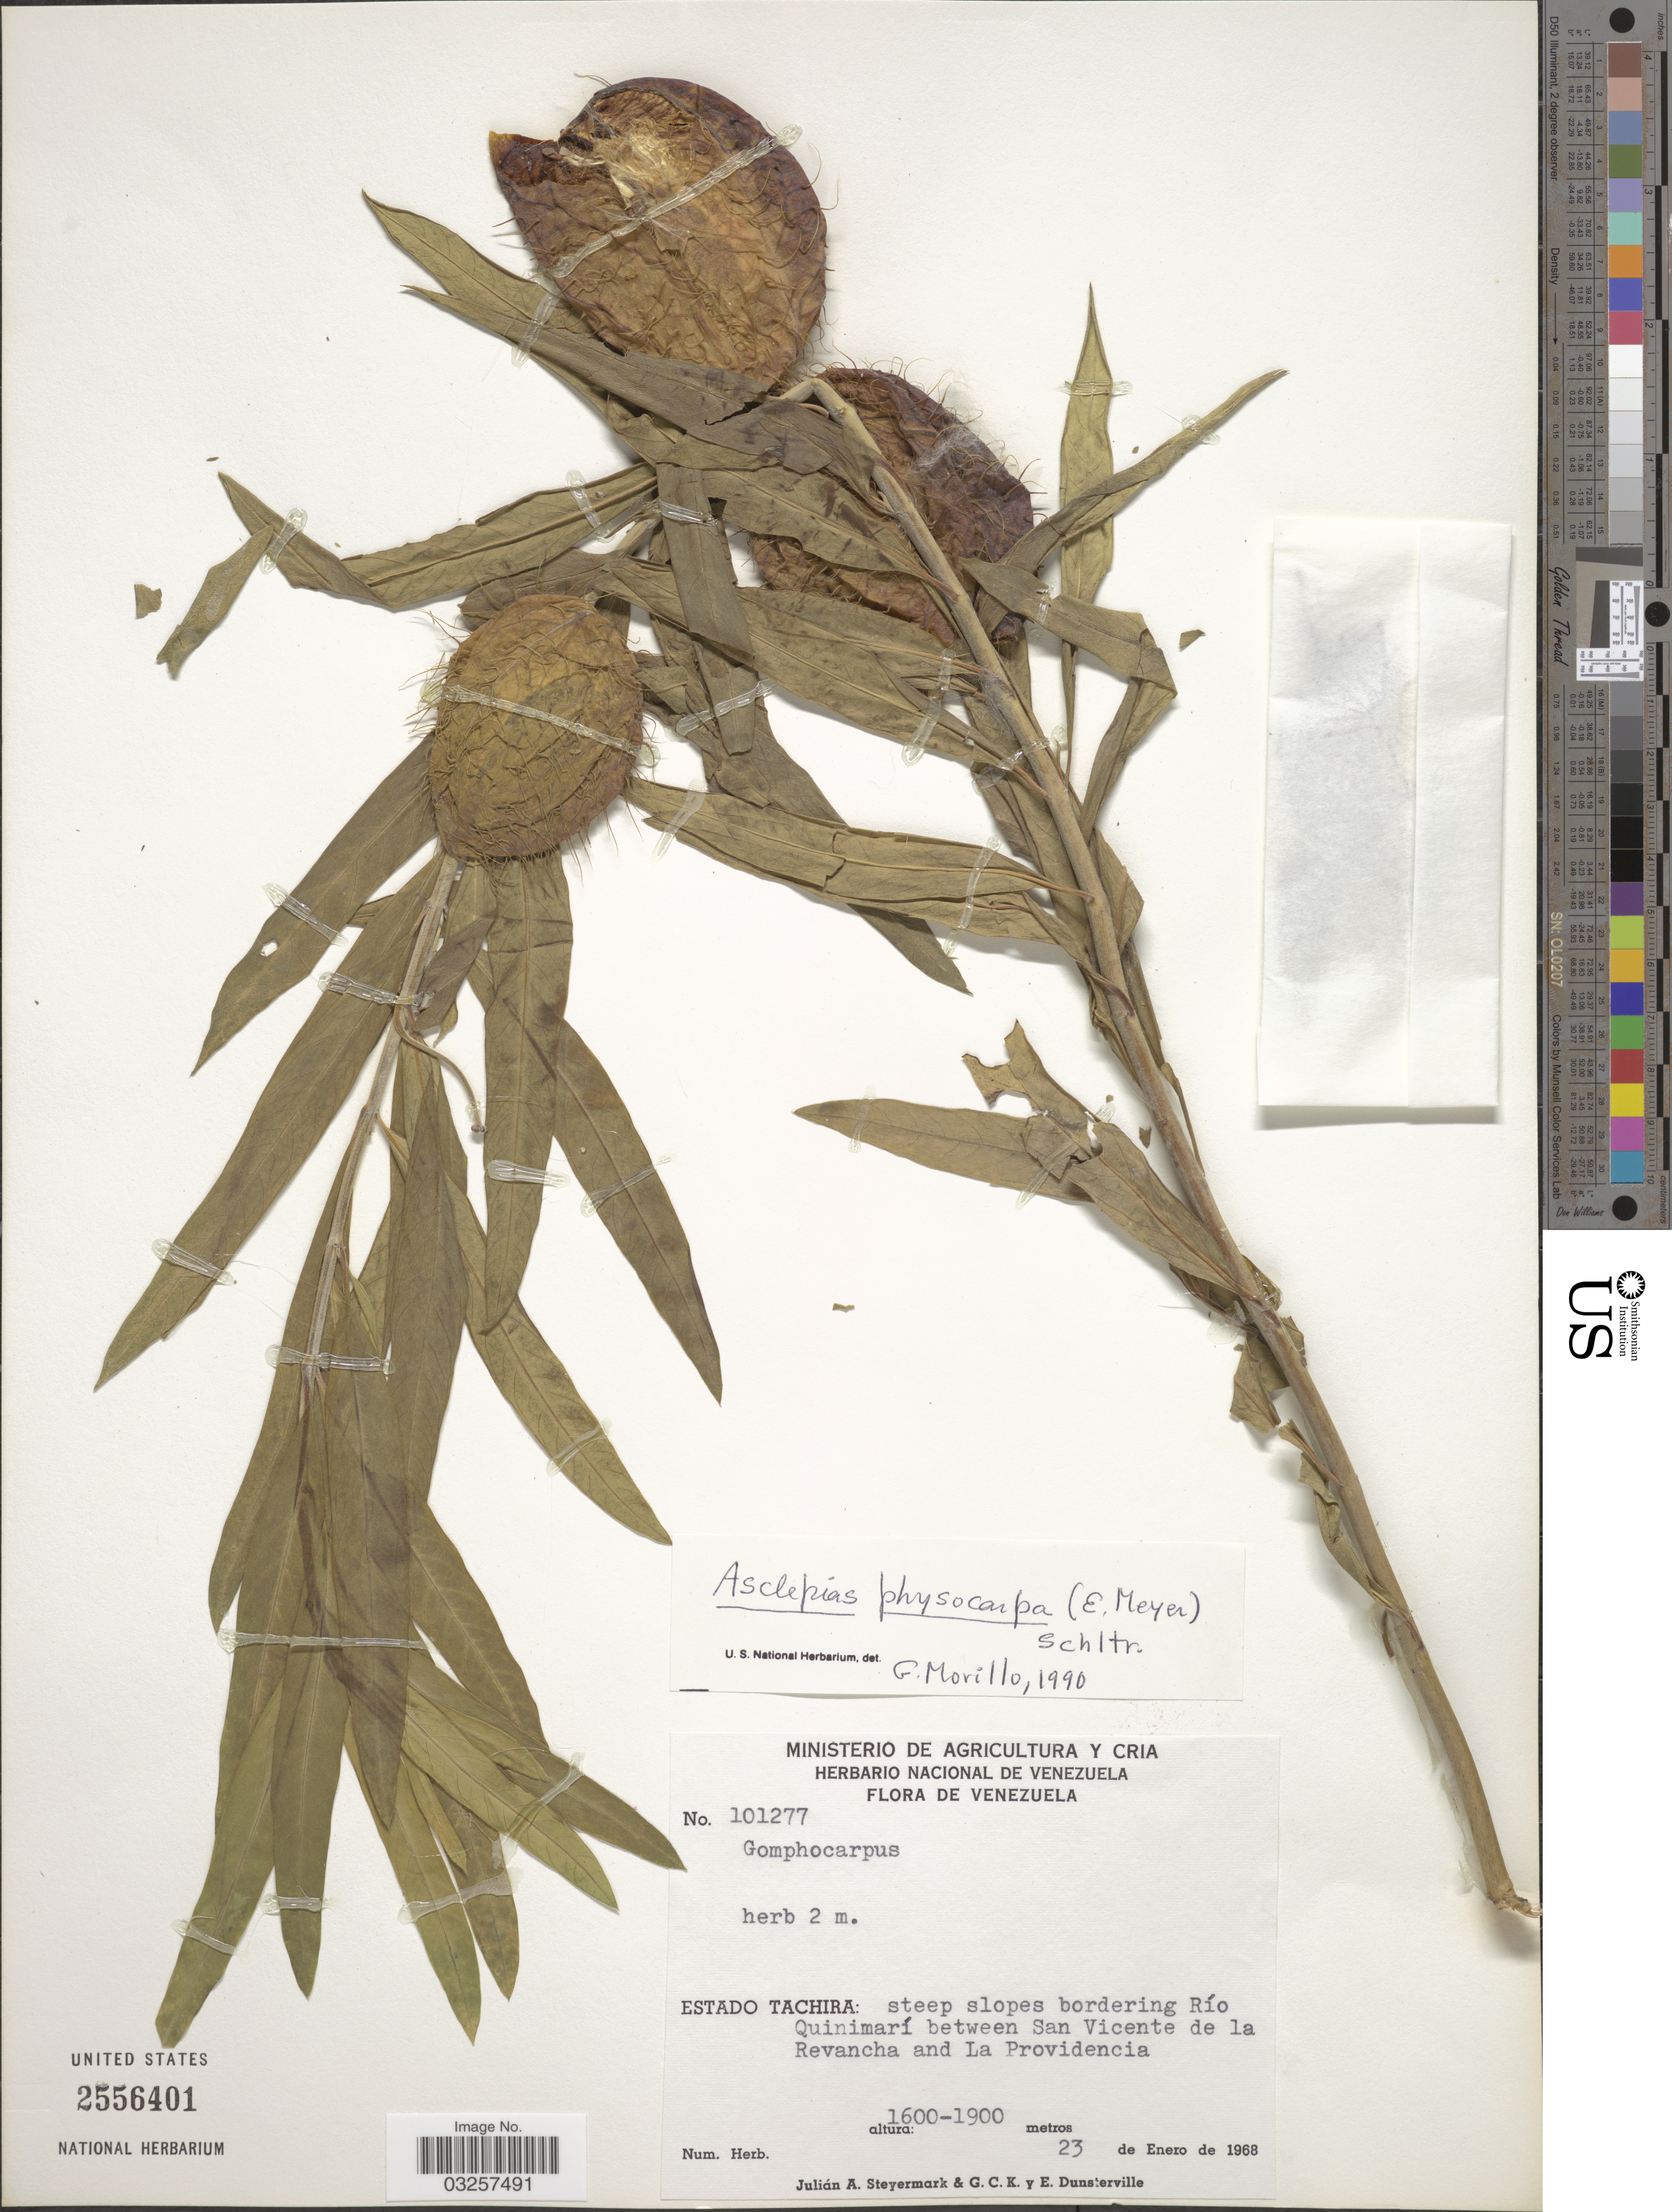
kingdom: Plantae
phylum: Tracheophyta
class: Magnoliopsida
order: Gentianales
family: Apocynaceae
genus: Asclepias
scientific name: Asclepias physocarpa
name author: (E. Mey.) Schltr.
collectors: J. Steyermark, G. C. K. Dunsterville & E. Dunsterville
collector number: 101277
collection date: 1968-01-23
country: Venezuela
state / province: Tachira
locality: Estado Tachira: steep slopes bordering Río Quinimarí between San Vicente de la Revancha and La Providencia.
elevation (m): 1600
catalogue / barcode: US 2556401